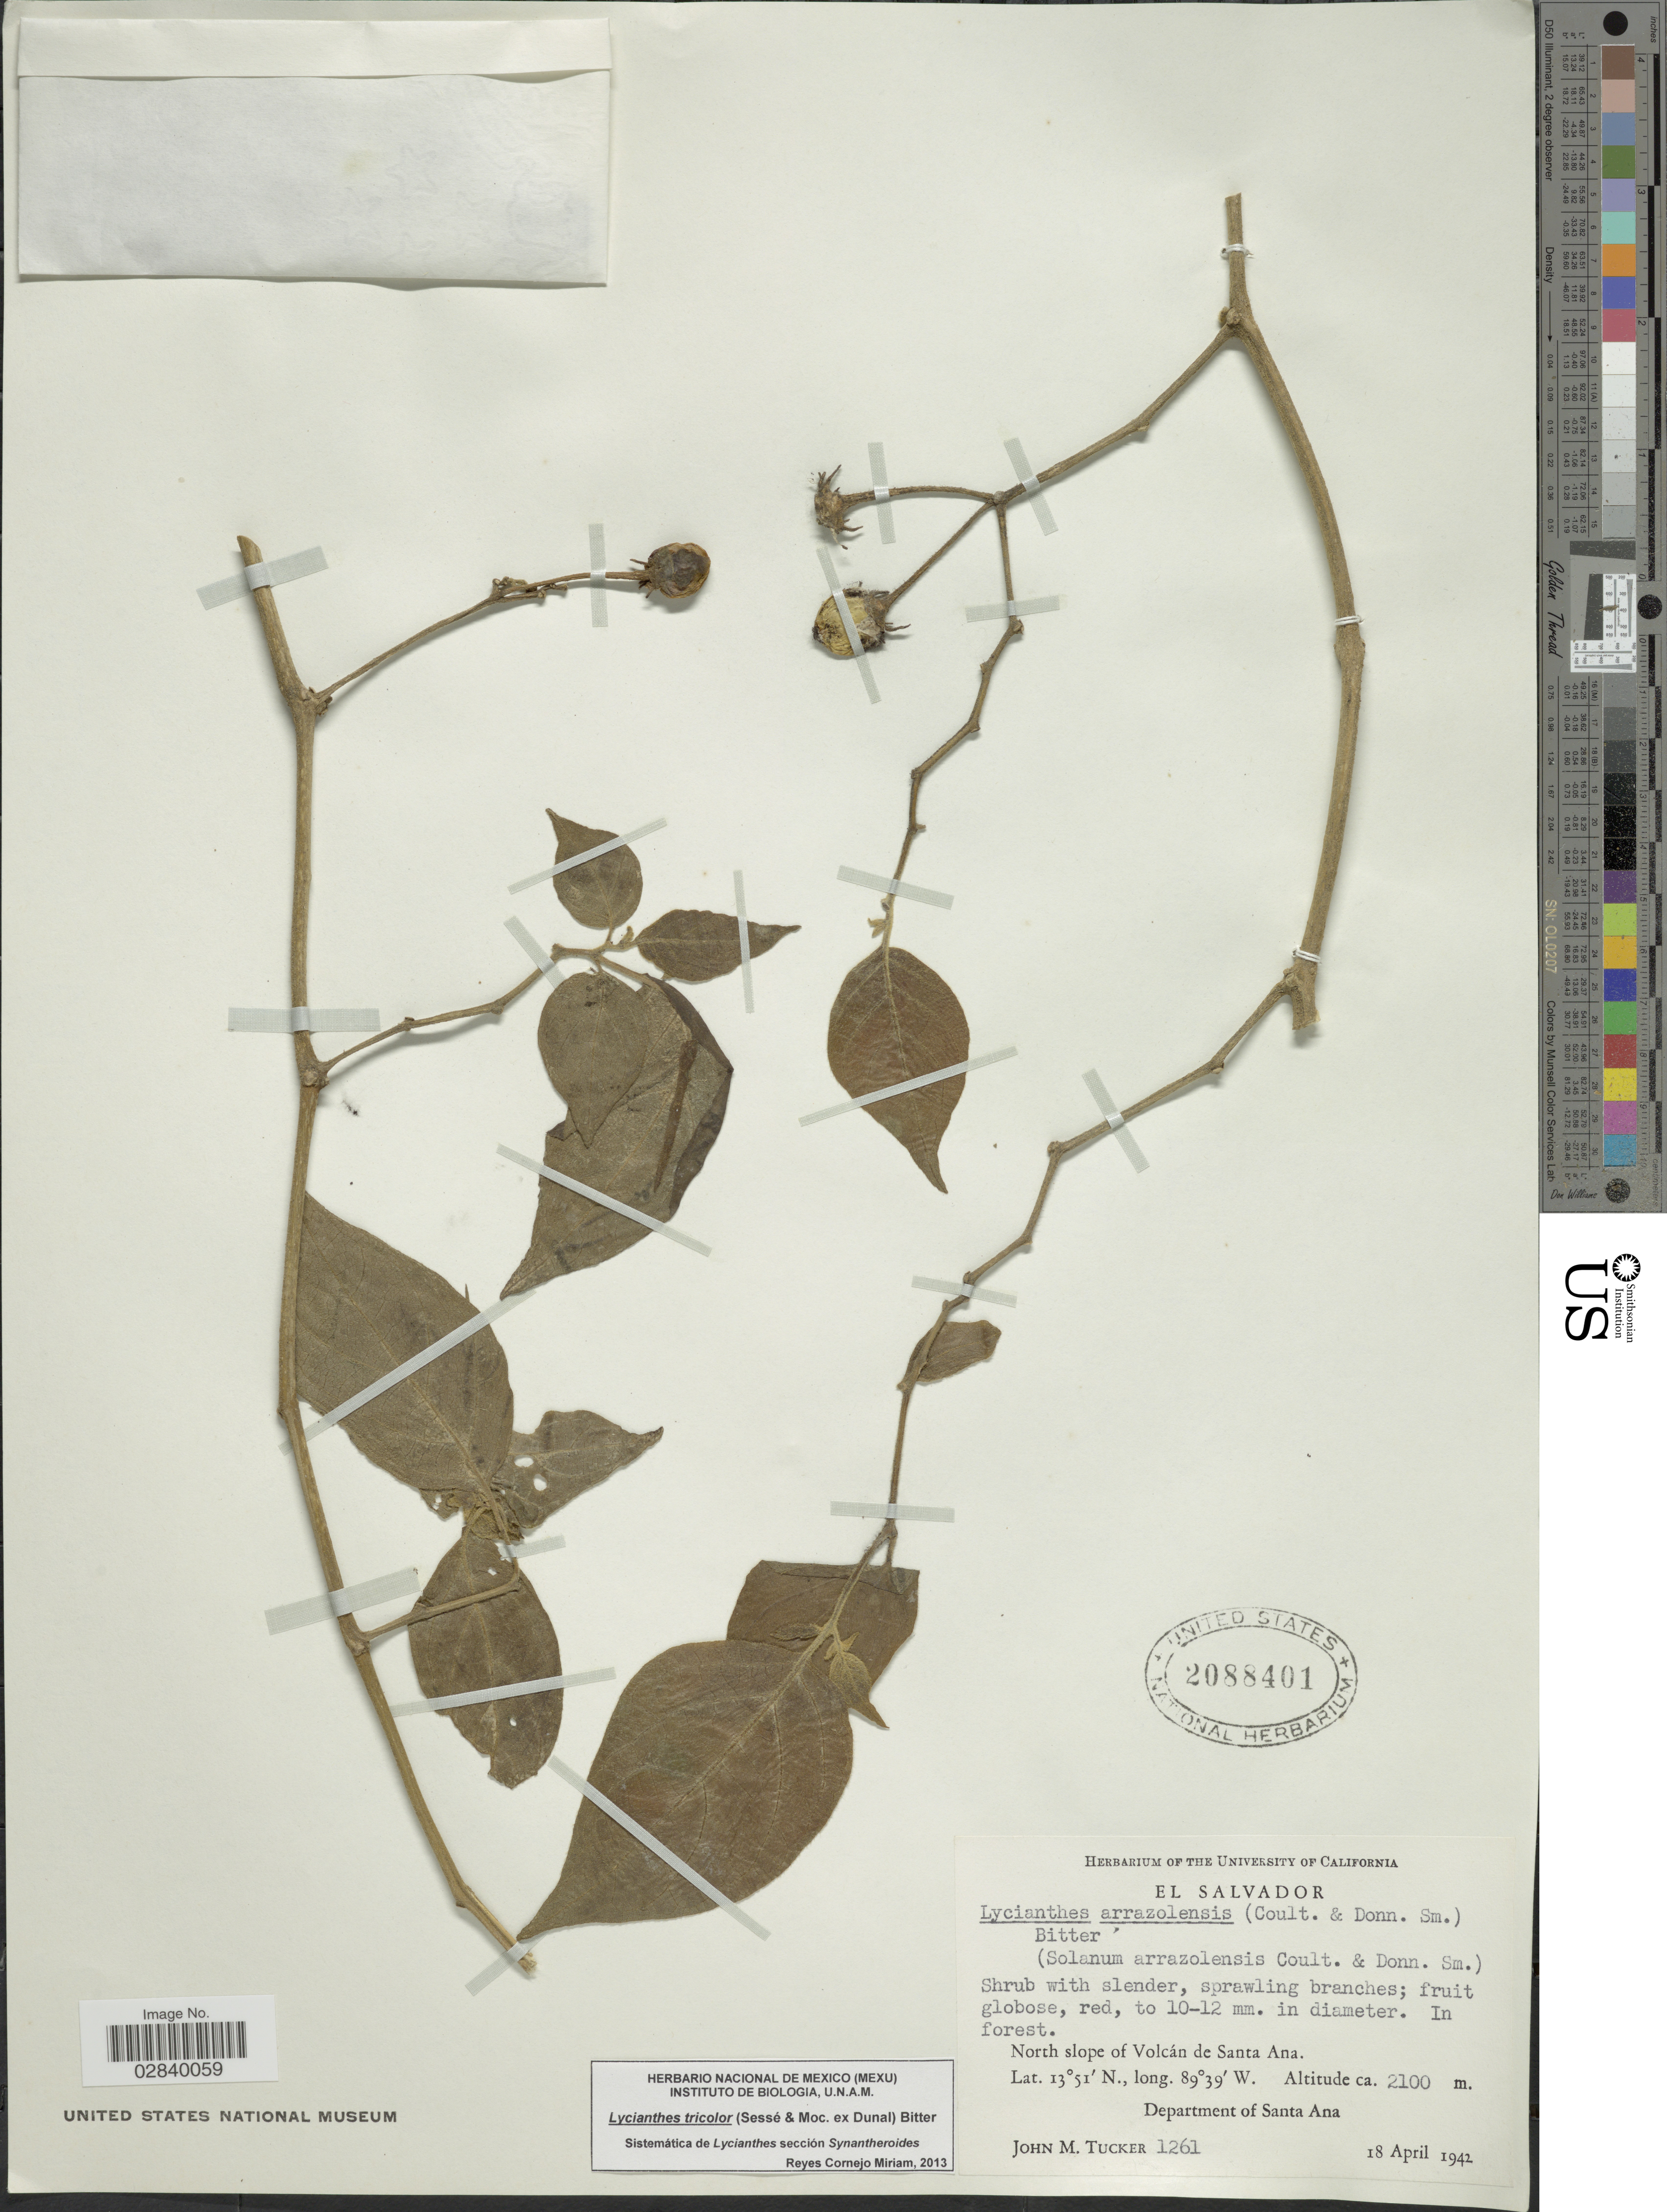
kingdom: Plantae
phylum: Tracheophyta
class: Magnoliopsida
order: Solanales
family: Solanaceae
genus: Lycianthes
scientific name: Lycianthes tricolor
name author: (Dunal) Bitter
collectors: J. M. Tucker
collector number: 1261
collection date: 1942-04-18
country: El Salvador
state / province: Santa Ana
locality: North slope of Volcán de Santa Ana. Department of Santa Ana.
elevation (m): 2100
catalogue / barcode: US 2088401